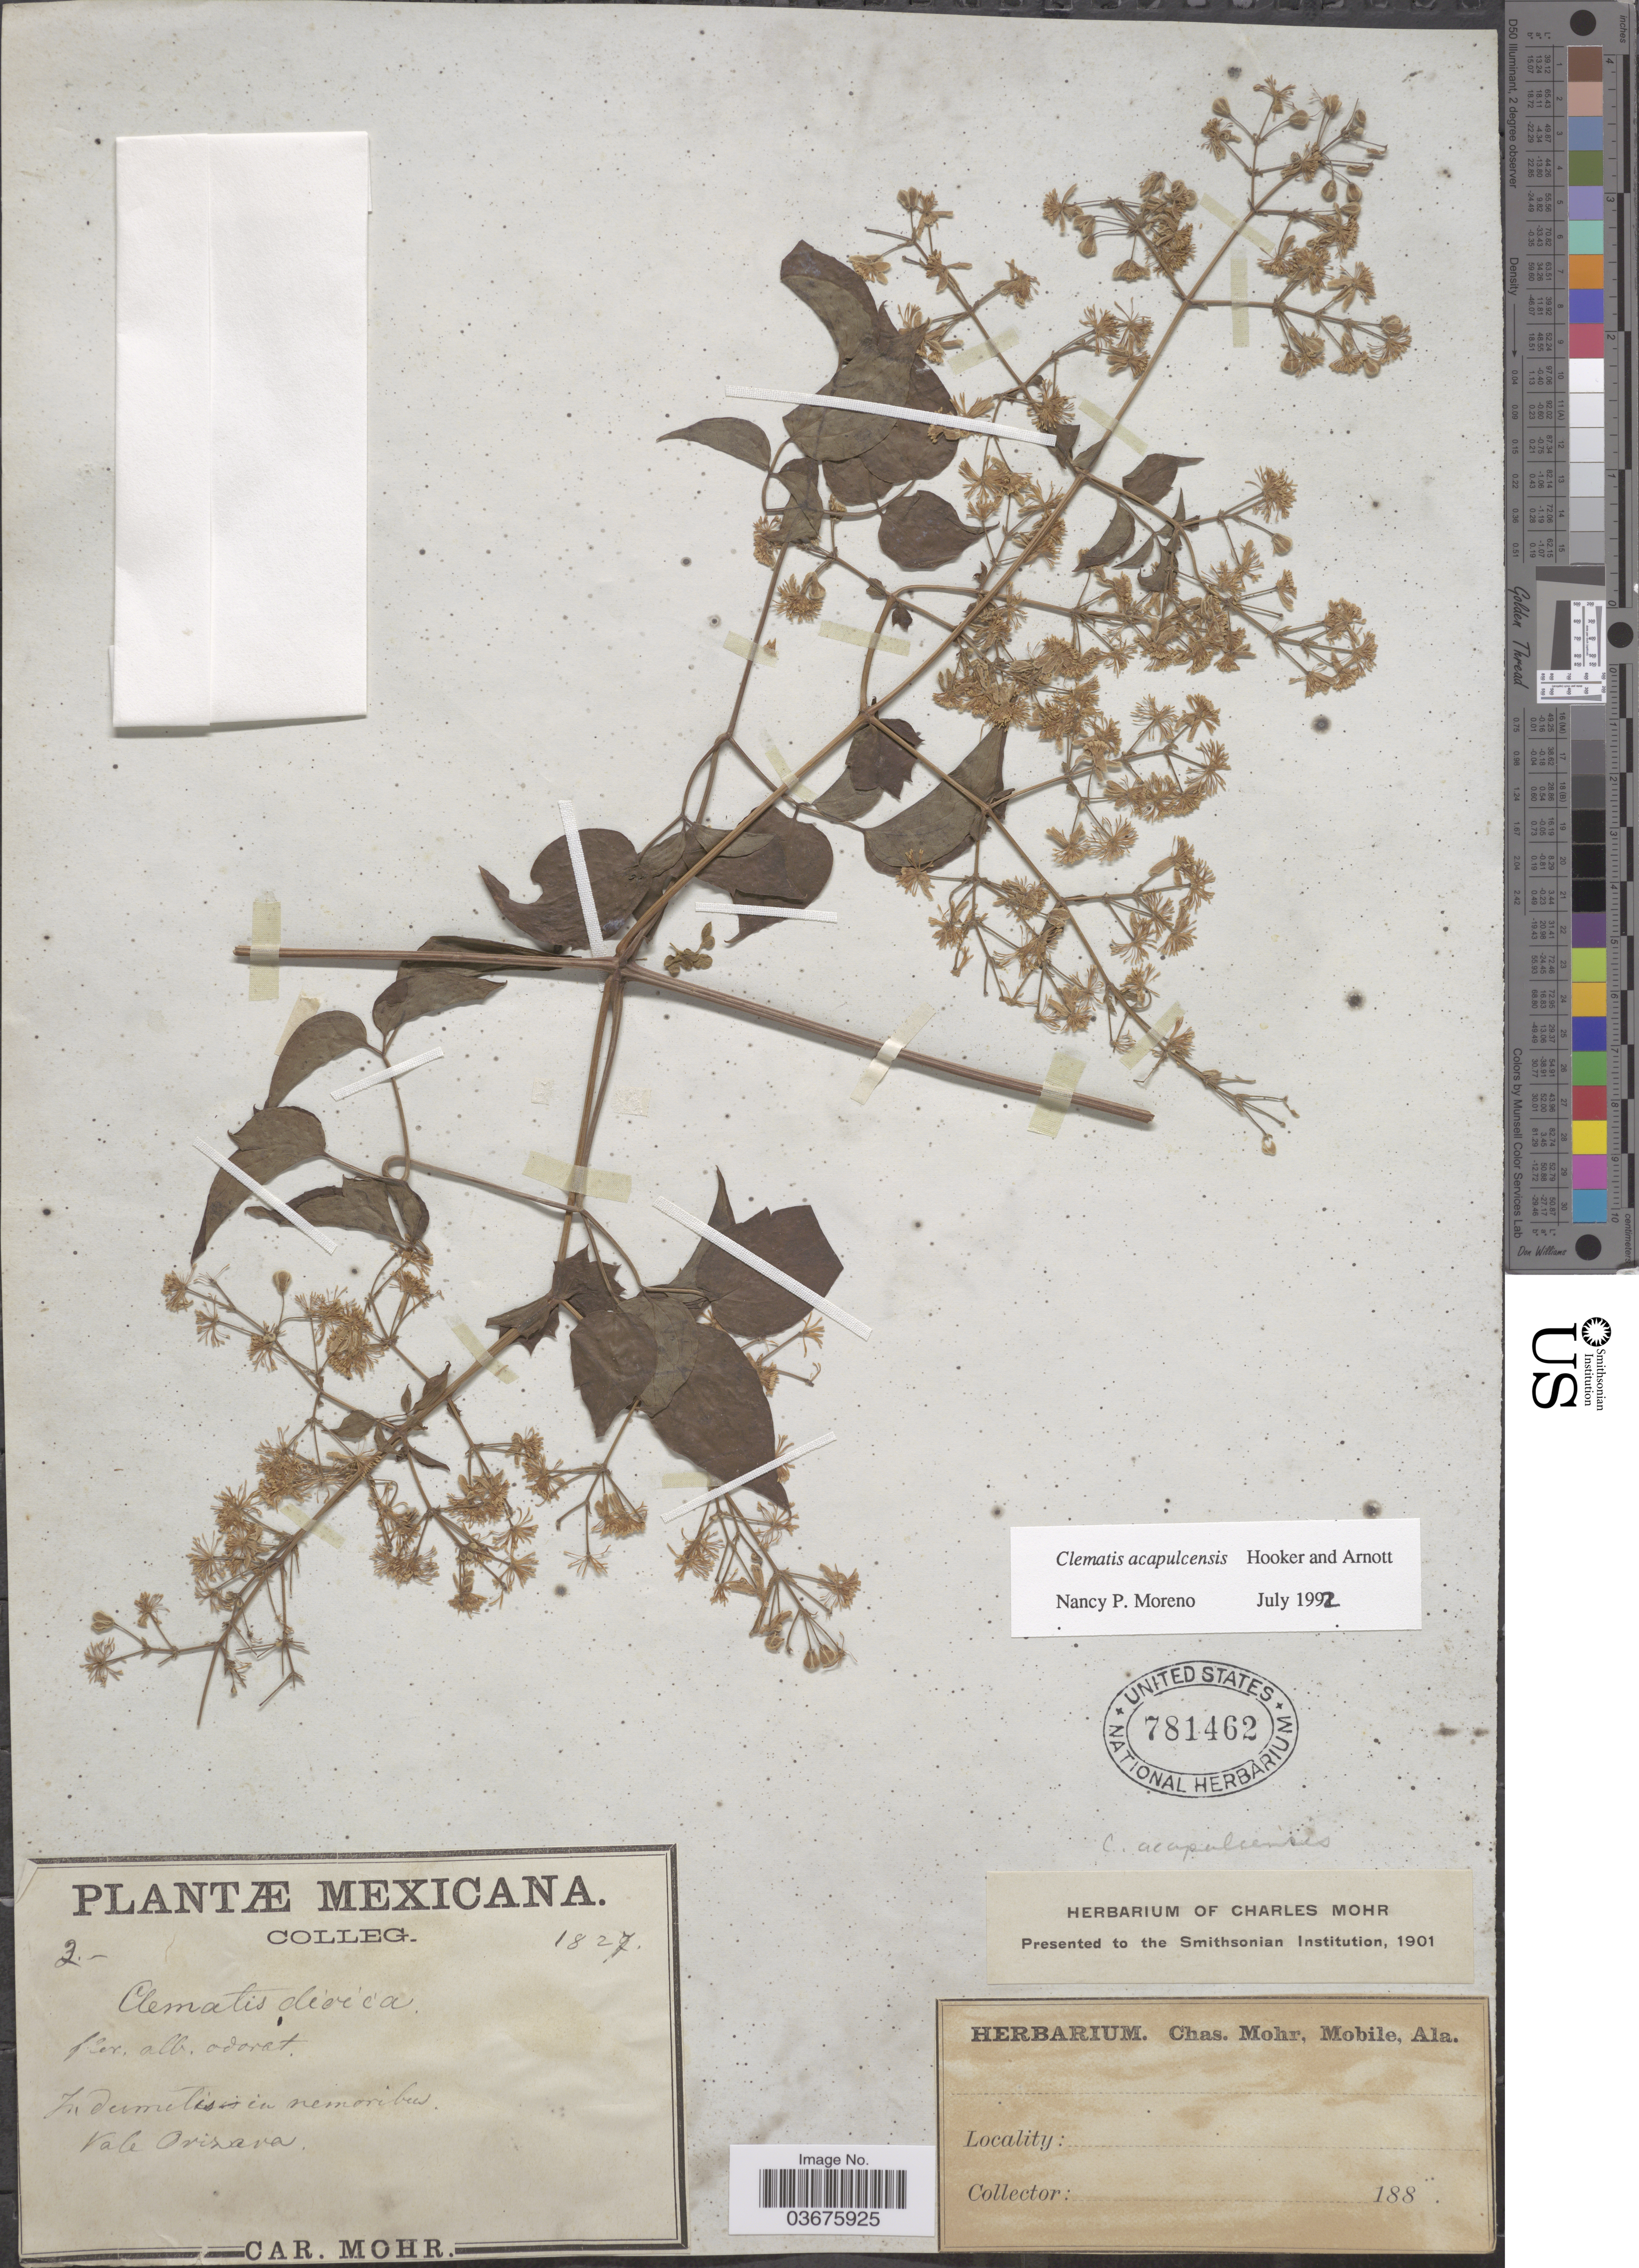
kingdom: Plantae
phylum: Tracheophyta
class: Magnoliopsida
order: Ranunculales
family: Ranunculaceae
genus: Clematis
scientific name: Clematis acapulcensis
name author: Hook. & Arn.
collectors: ex herb. Charles Mohr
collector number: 2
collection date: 1827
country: Mexico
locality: In dumetisis in nemoribus. Vale Orizava.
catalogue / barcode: US 781462